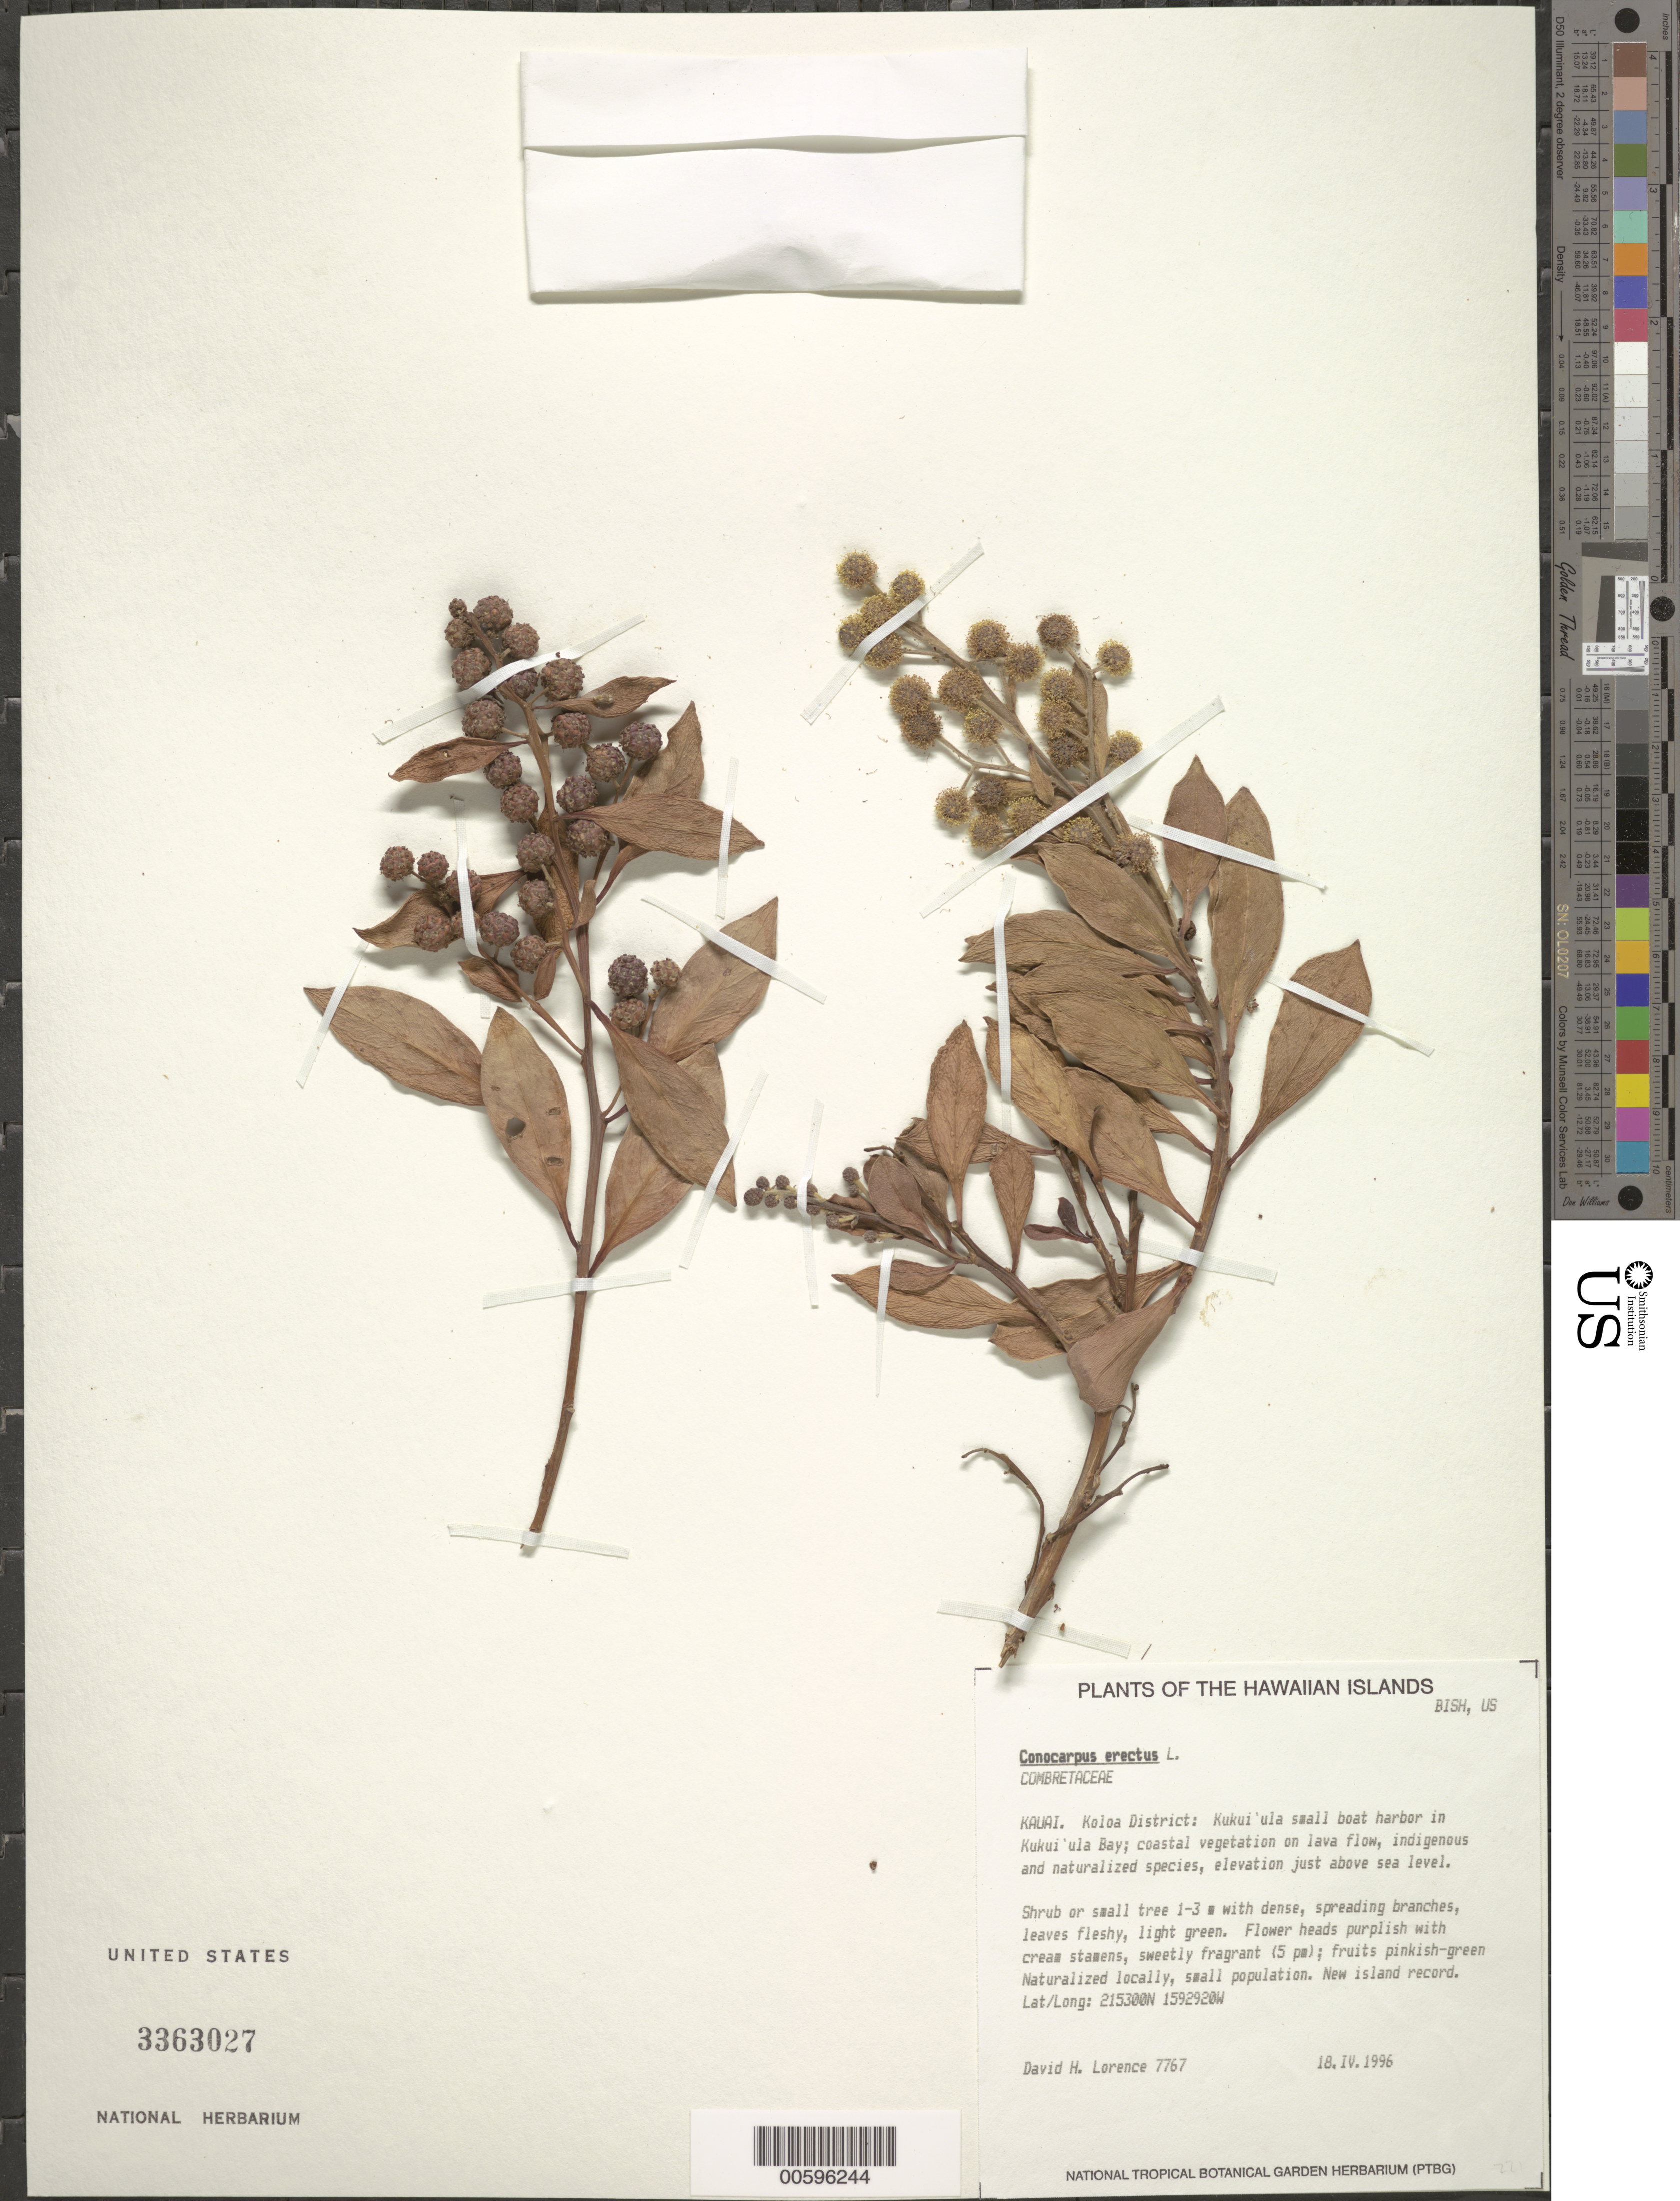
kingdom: Plantae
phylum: Tracheophyta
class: Magnoliopsida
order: Myrtales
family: Combretaceae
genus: Conocarpus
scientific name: Conocarpus erectus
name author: L.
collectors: D. Lorence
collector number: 7767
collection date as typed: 18 Apr 1996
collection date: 1996-04-18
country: United States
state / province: Hawaii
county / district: Kauai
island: Kaua'i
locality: Koloa Dist: Kukui'ula small boat harbor in Kukui'ula Bay.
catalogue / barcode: US 3363027